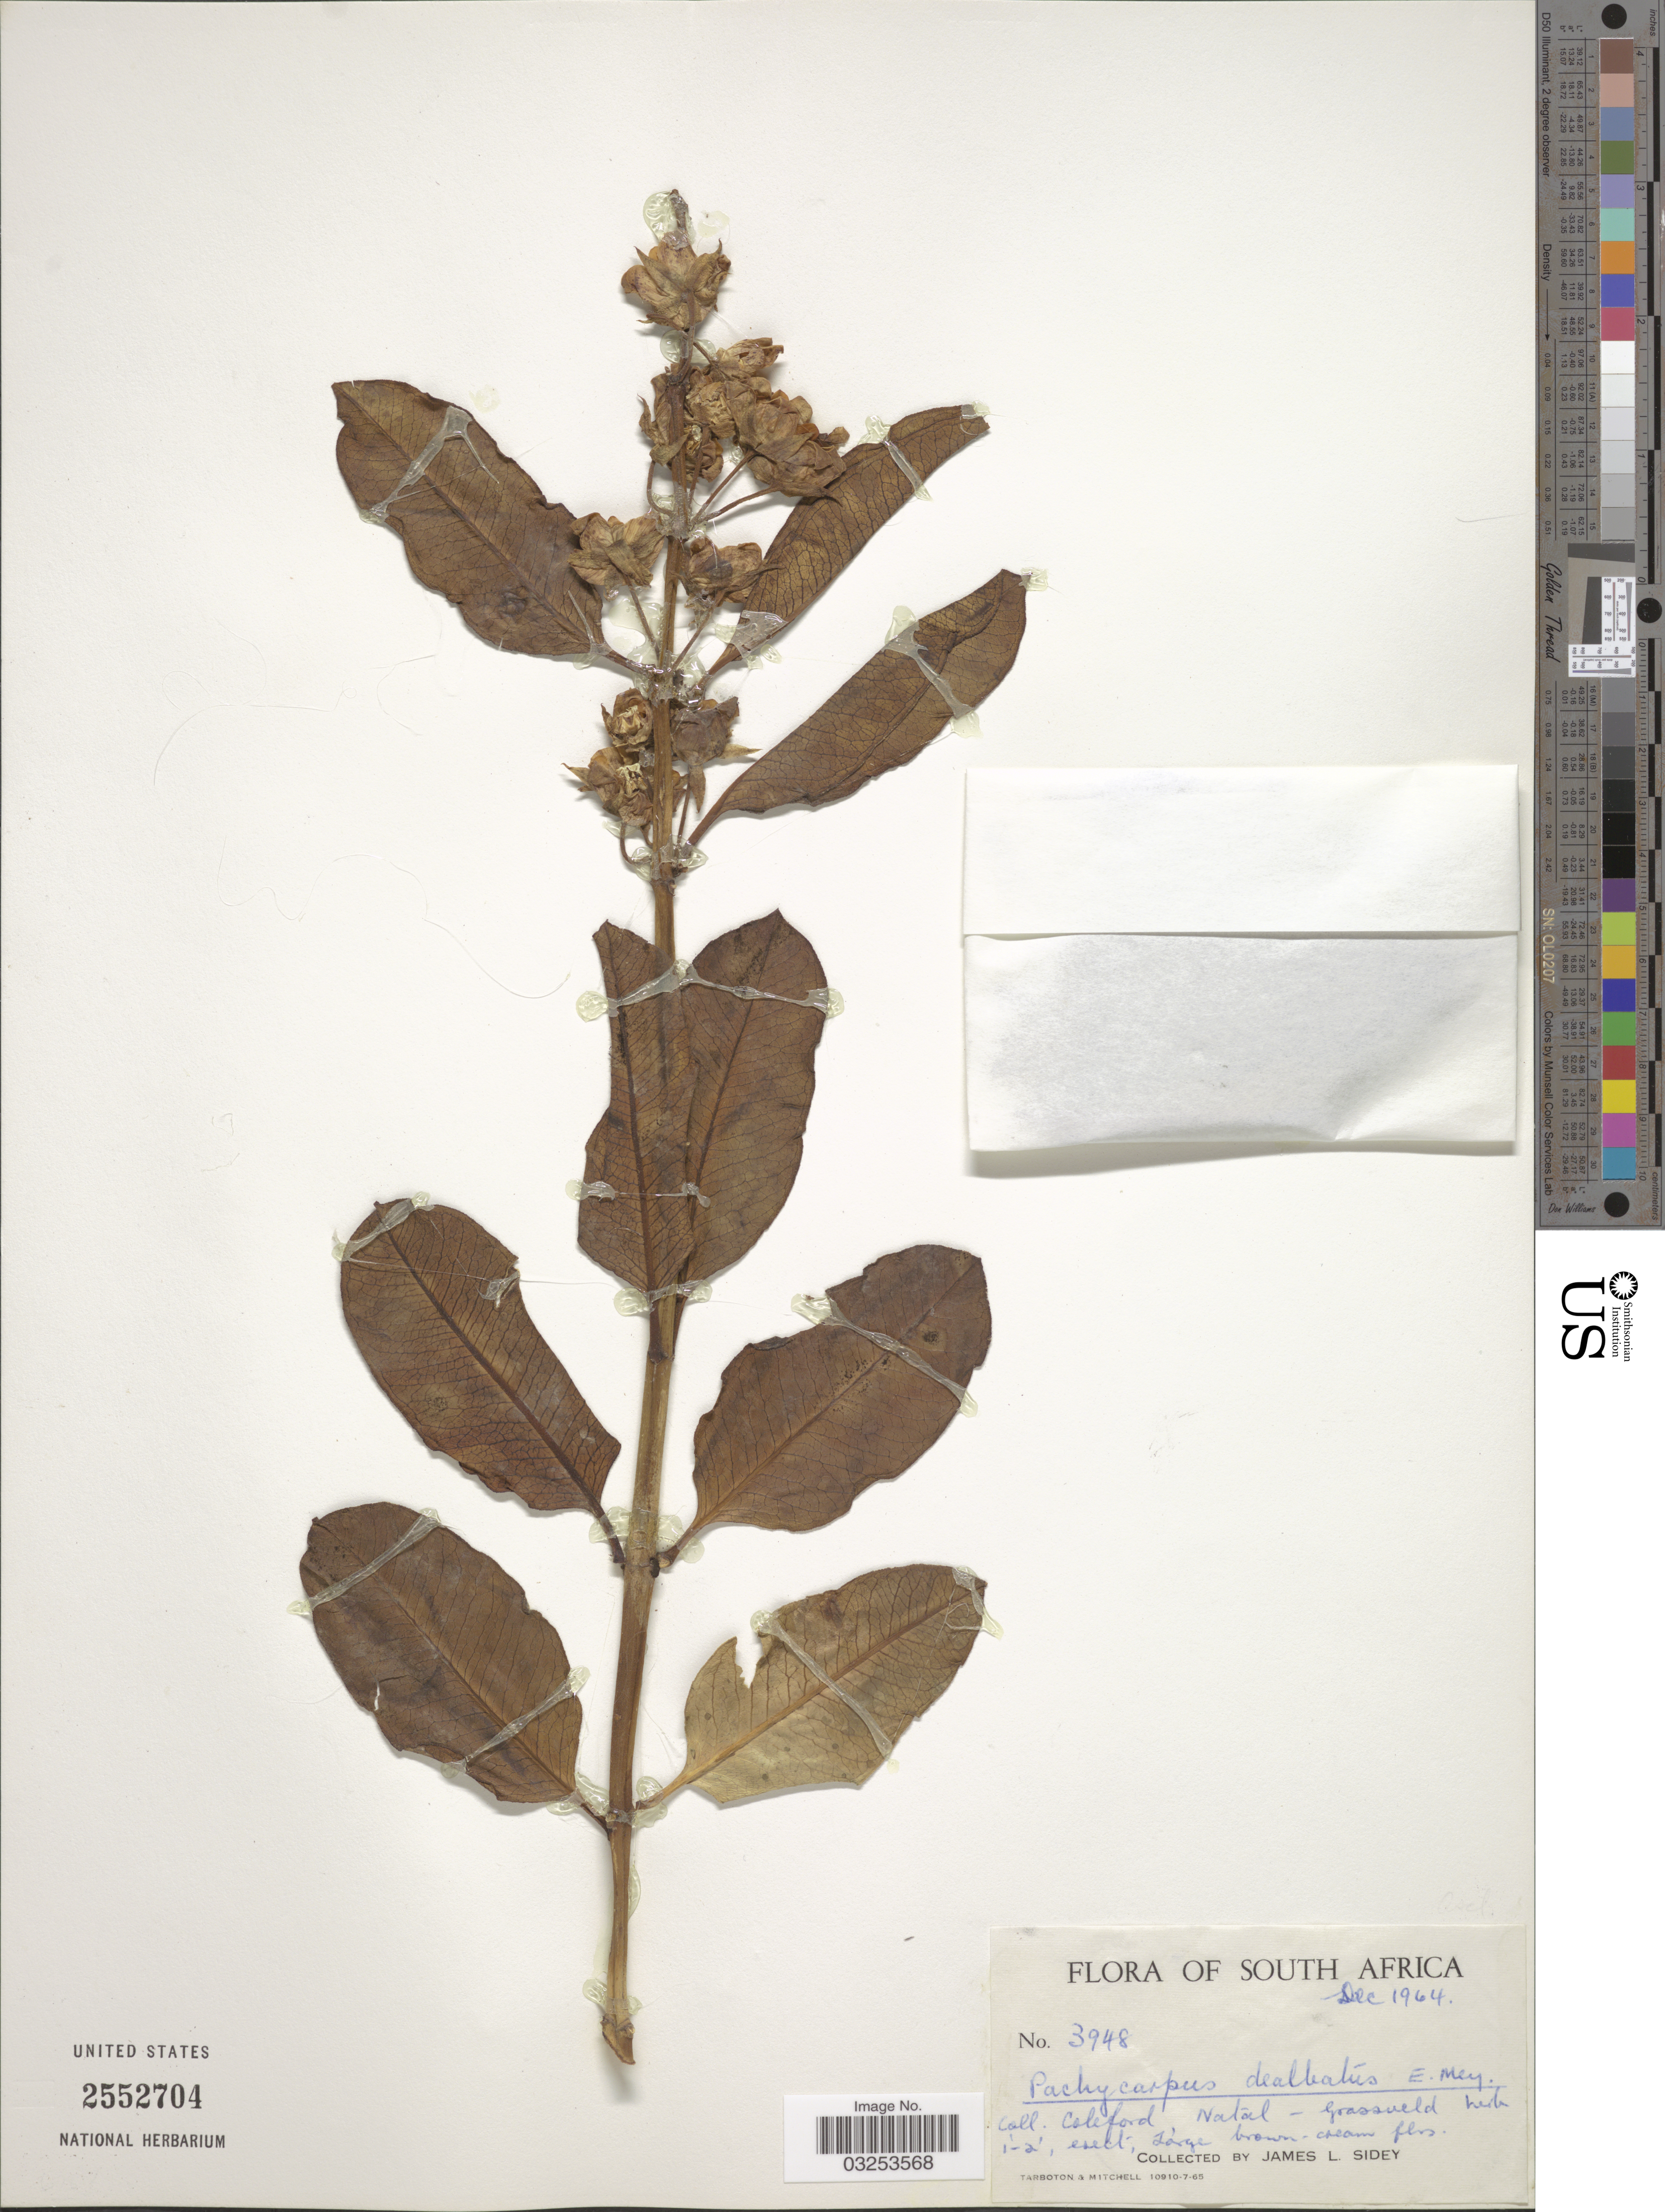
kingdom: Plantae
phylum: Tracheophyta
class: Magnoliopsida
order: Gentianales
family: Apocynaceae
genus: Pachycarpus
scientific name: Pachycarpus dealbatus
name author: E. Mey.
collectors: J. L. Sidey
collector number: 3948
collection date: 1964-12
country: South Africa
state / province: KwaZulu-Natal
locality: Coleford, Natal.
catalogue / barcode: US 2552704